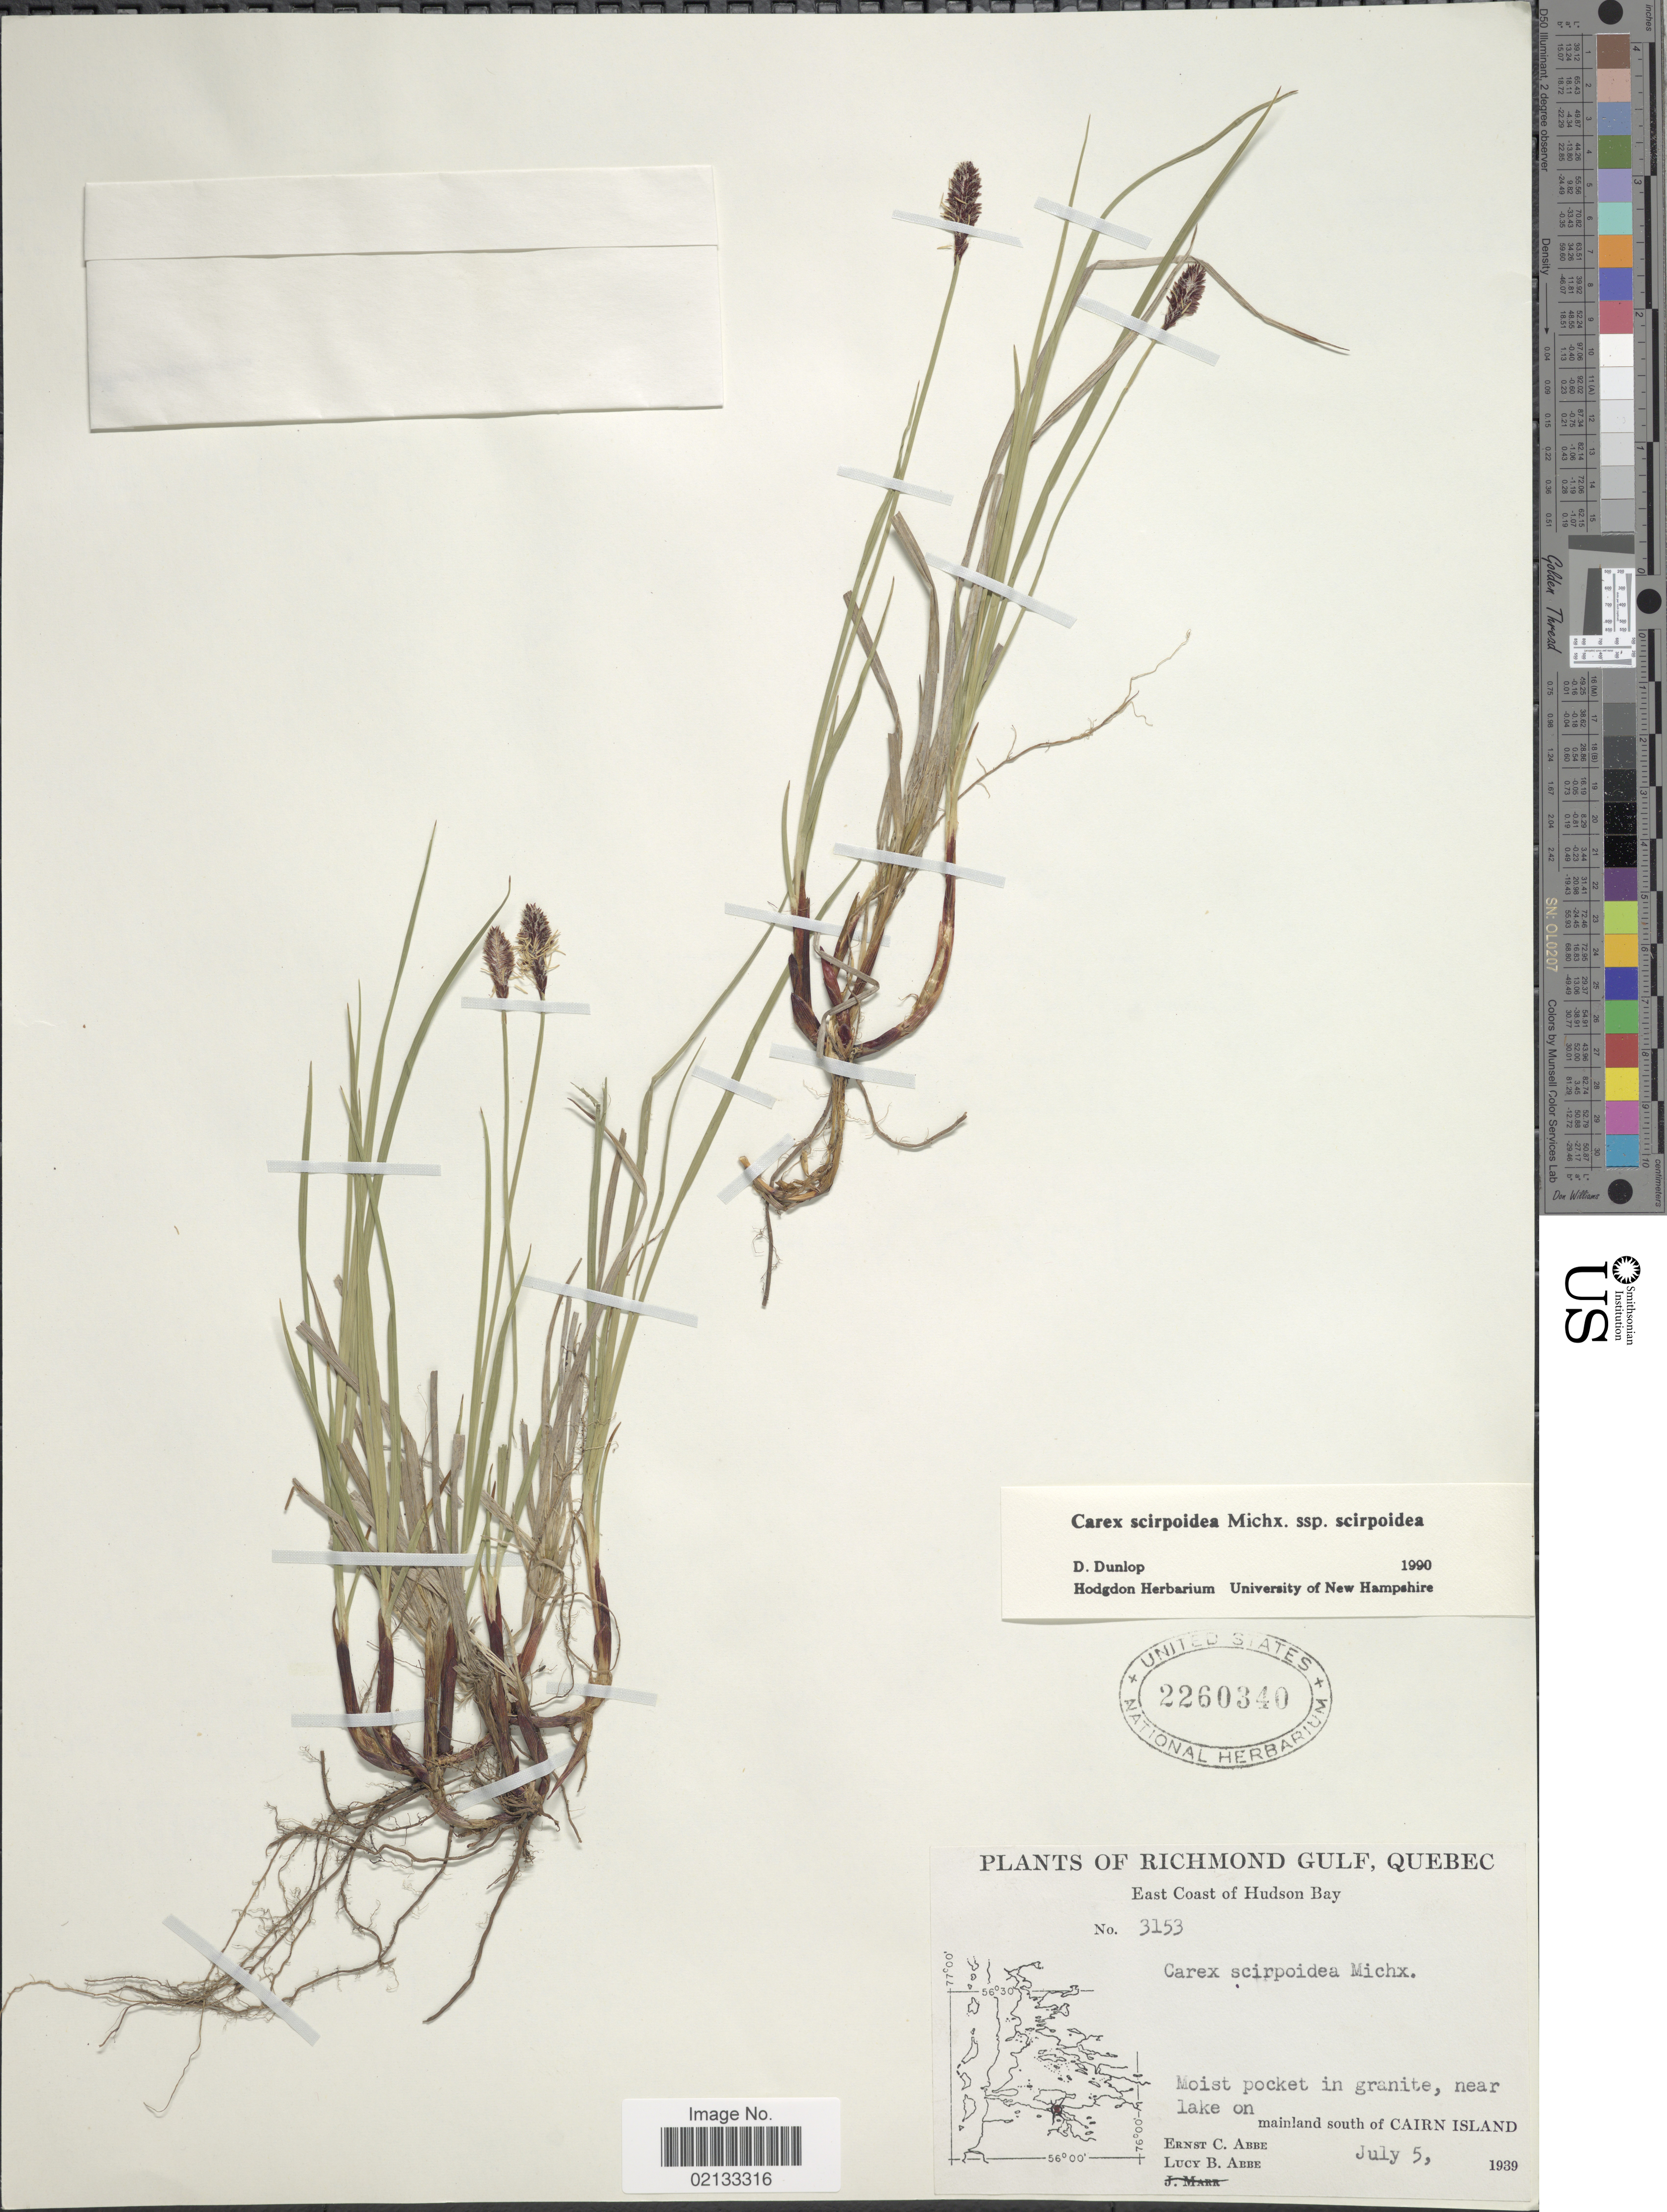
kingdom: Plantae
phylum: Tracheophyta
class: Liliopsida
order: Poales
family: Cyperaceae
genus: Carex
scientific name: Carex scirpoidea subsp. scirpoidea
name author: Michx.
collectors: E. C. Abbe & L. B. Abbe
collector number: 3153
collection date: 1939-07-05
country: Canada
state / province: Quebec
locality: Richmond Gulf, Moist pocket in granite, near lake on mainland south of Cairn Island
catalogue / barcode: US 2260340